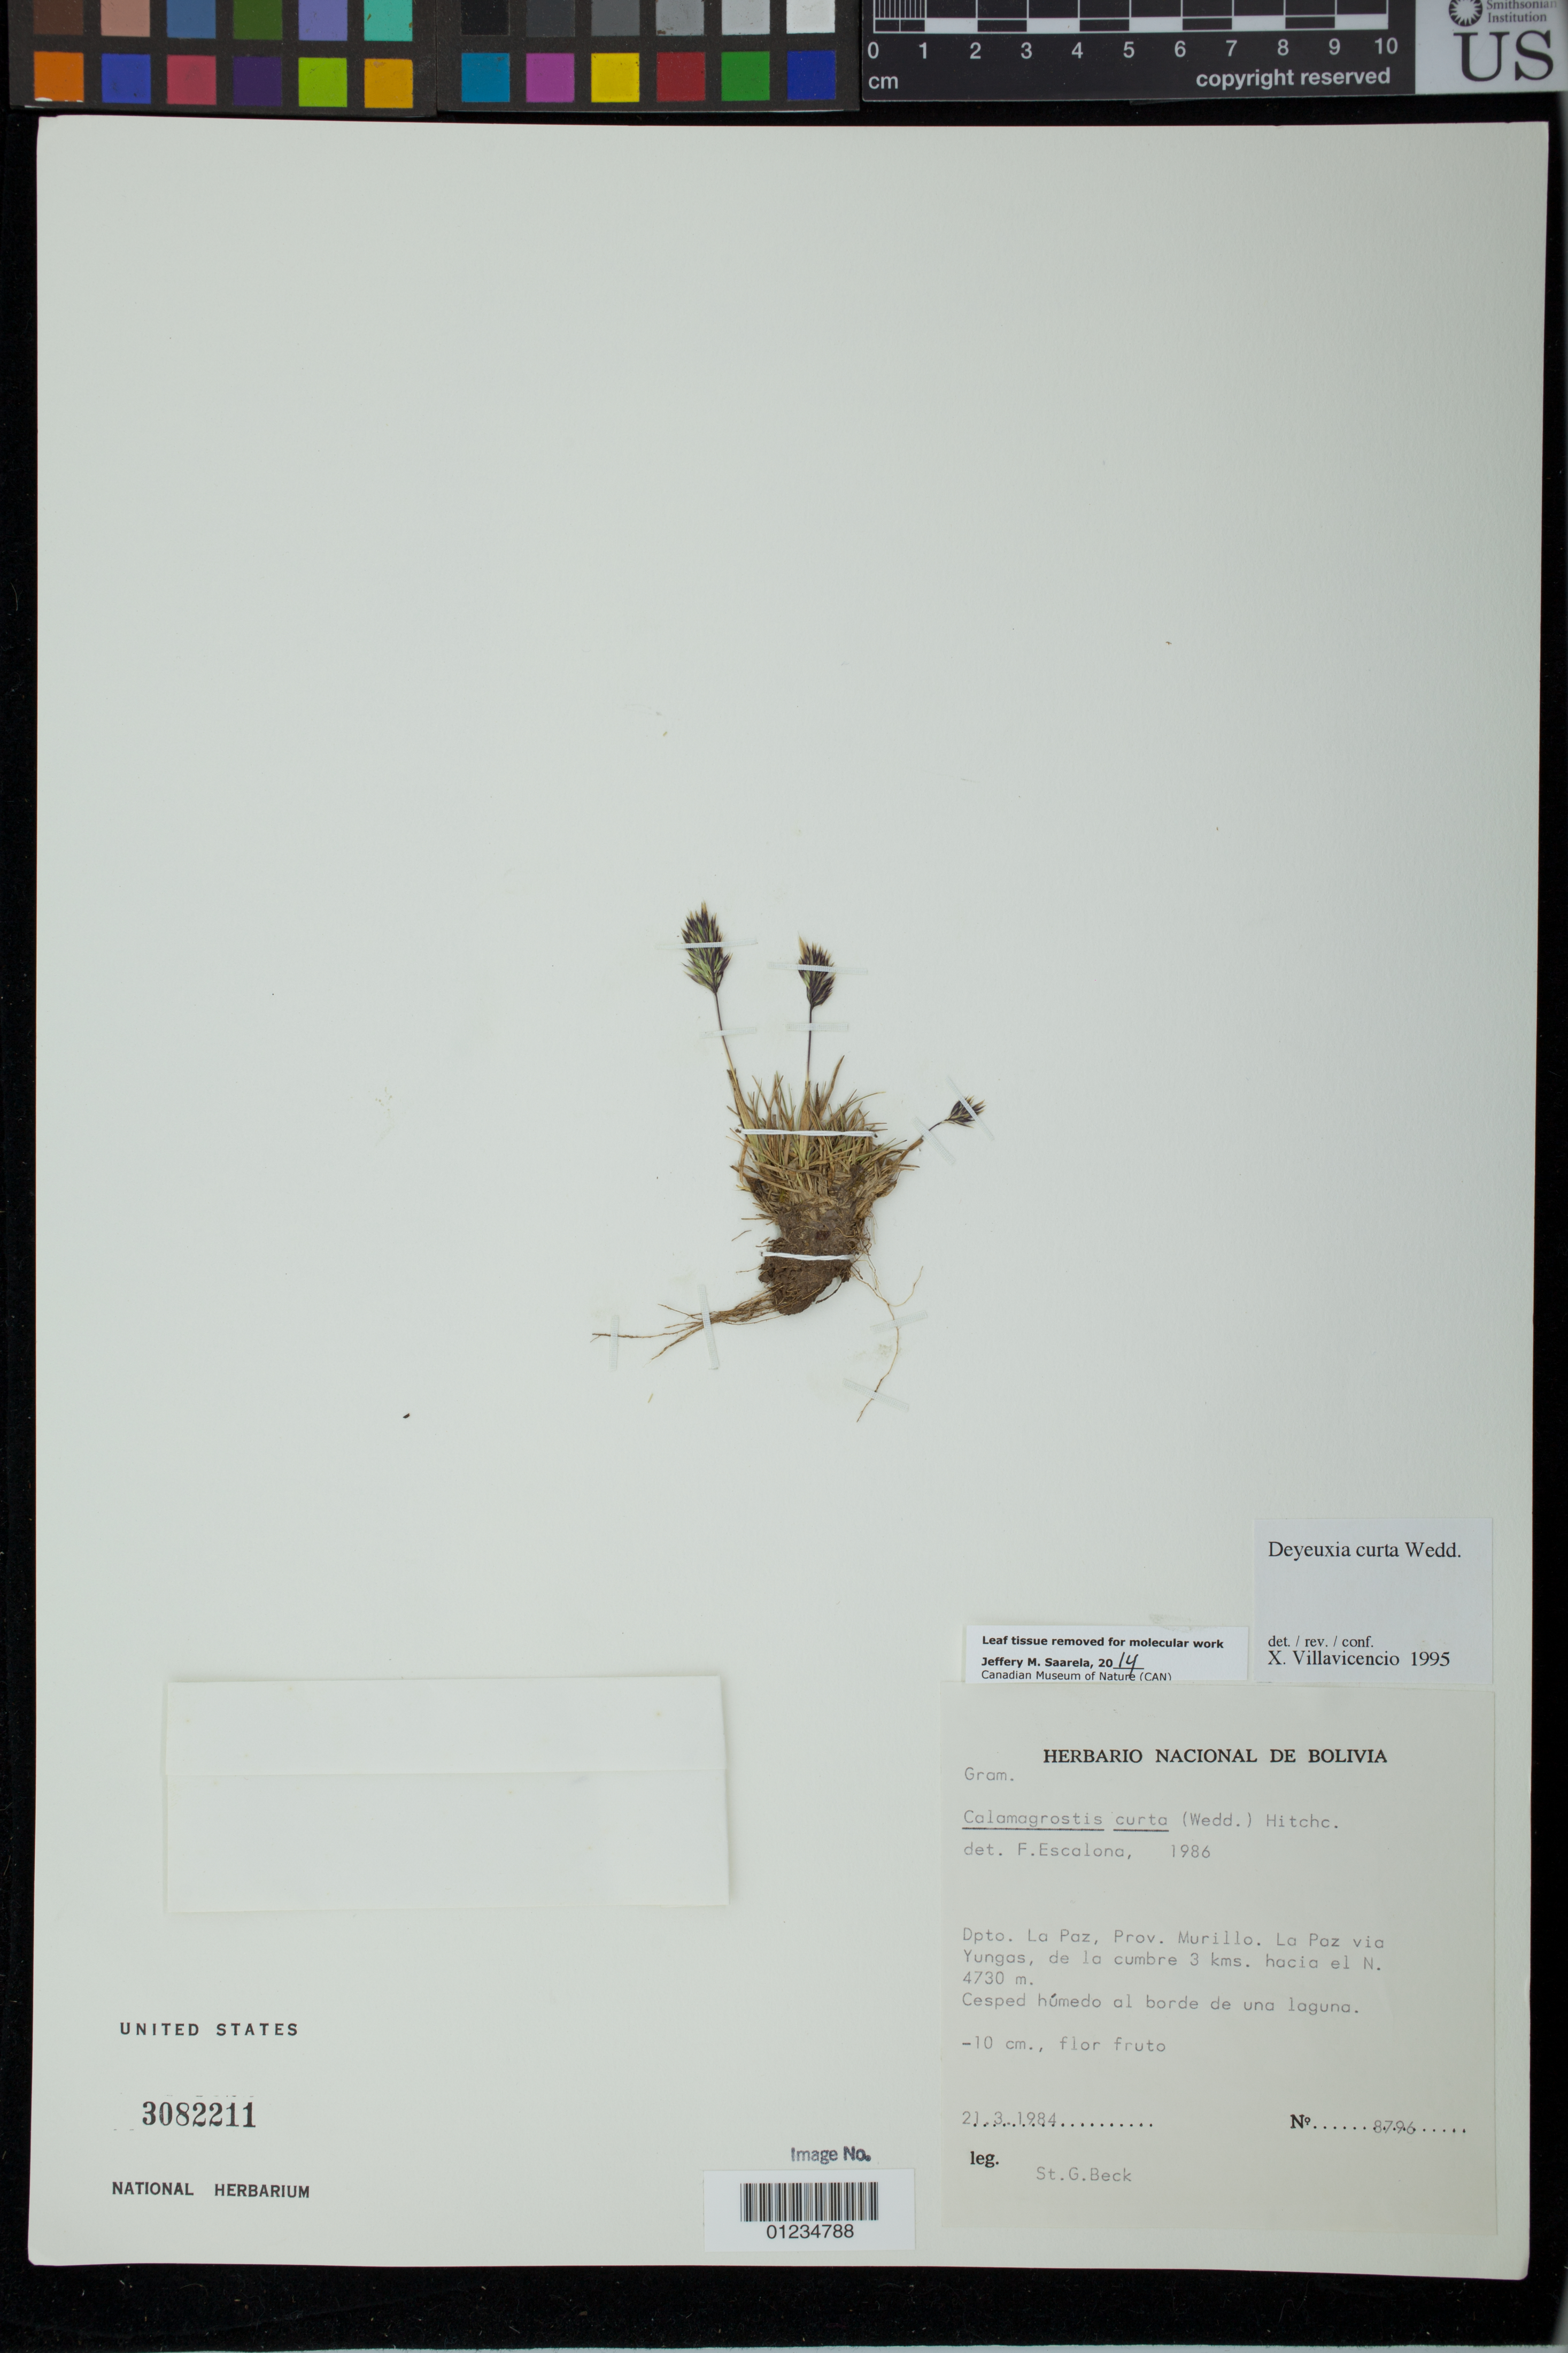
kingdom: Plantae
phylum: Tracheophyta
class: Liliopsida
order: Poales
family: Poaceae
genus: Cinnagrostis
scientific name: Cinnagrostis curta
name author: (Wedd.) P.M. Peterson et al.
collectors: S. G. Beck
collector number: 8796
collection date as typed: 21.3.1984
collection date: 1984-03-21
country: Bolivia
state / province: La Páz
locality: Prov. Murillo. La Paz via Yungas, de la cumbre 3 kms. hacia el N.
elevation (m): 4730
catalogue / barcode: US 3082211